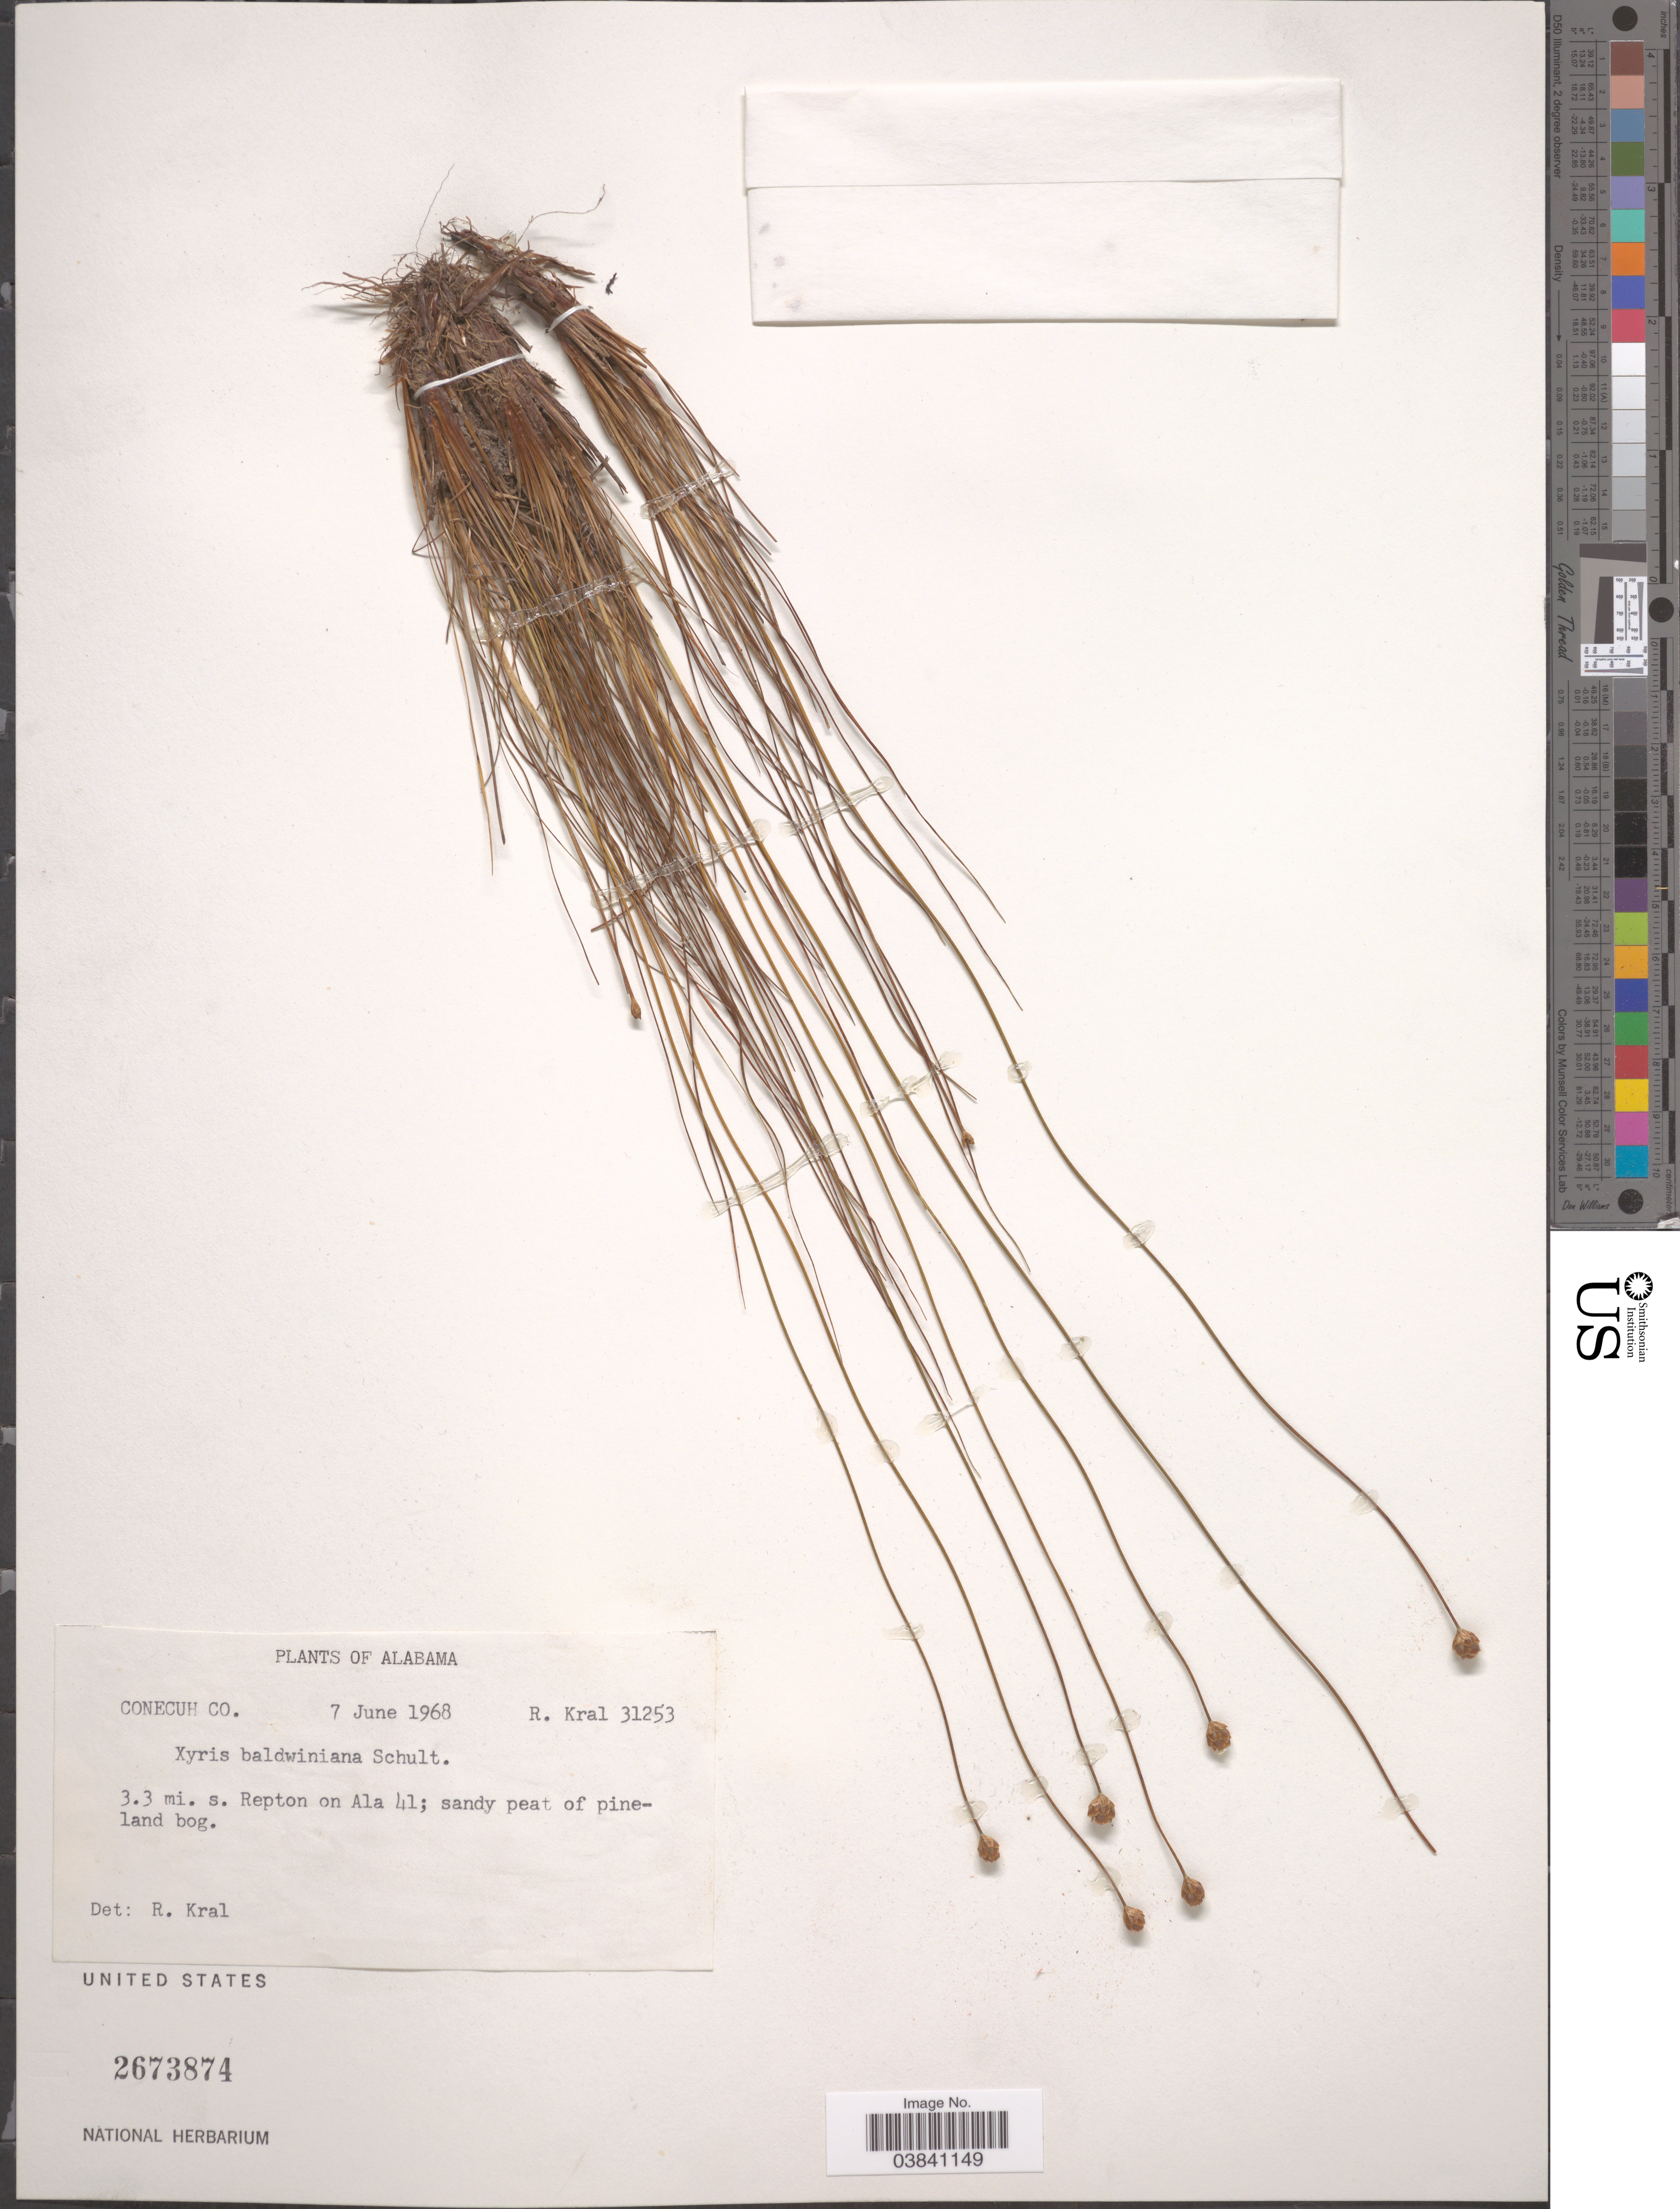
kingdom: Plantae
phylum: Tracheophyta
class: Liliopsida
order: Poales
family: Xyridaceae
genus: Xyris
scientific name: Xyris baldwiniana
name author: Schult.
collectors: R. Kral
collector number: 31253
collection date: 1968-06-07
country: United States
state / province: Alabama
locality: Conecuh Co. 3.3 mi. s. Repton on Ala 41.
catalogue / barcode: US 2673874